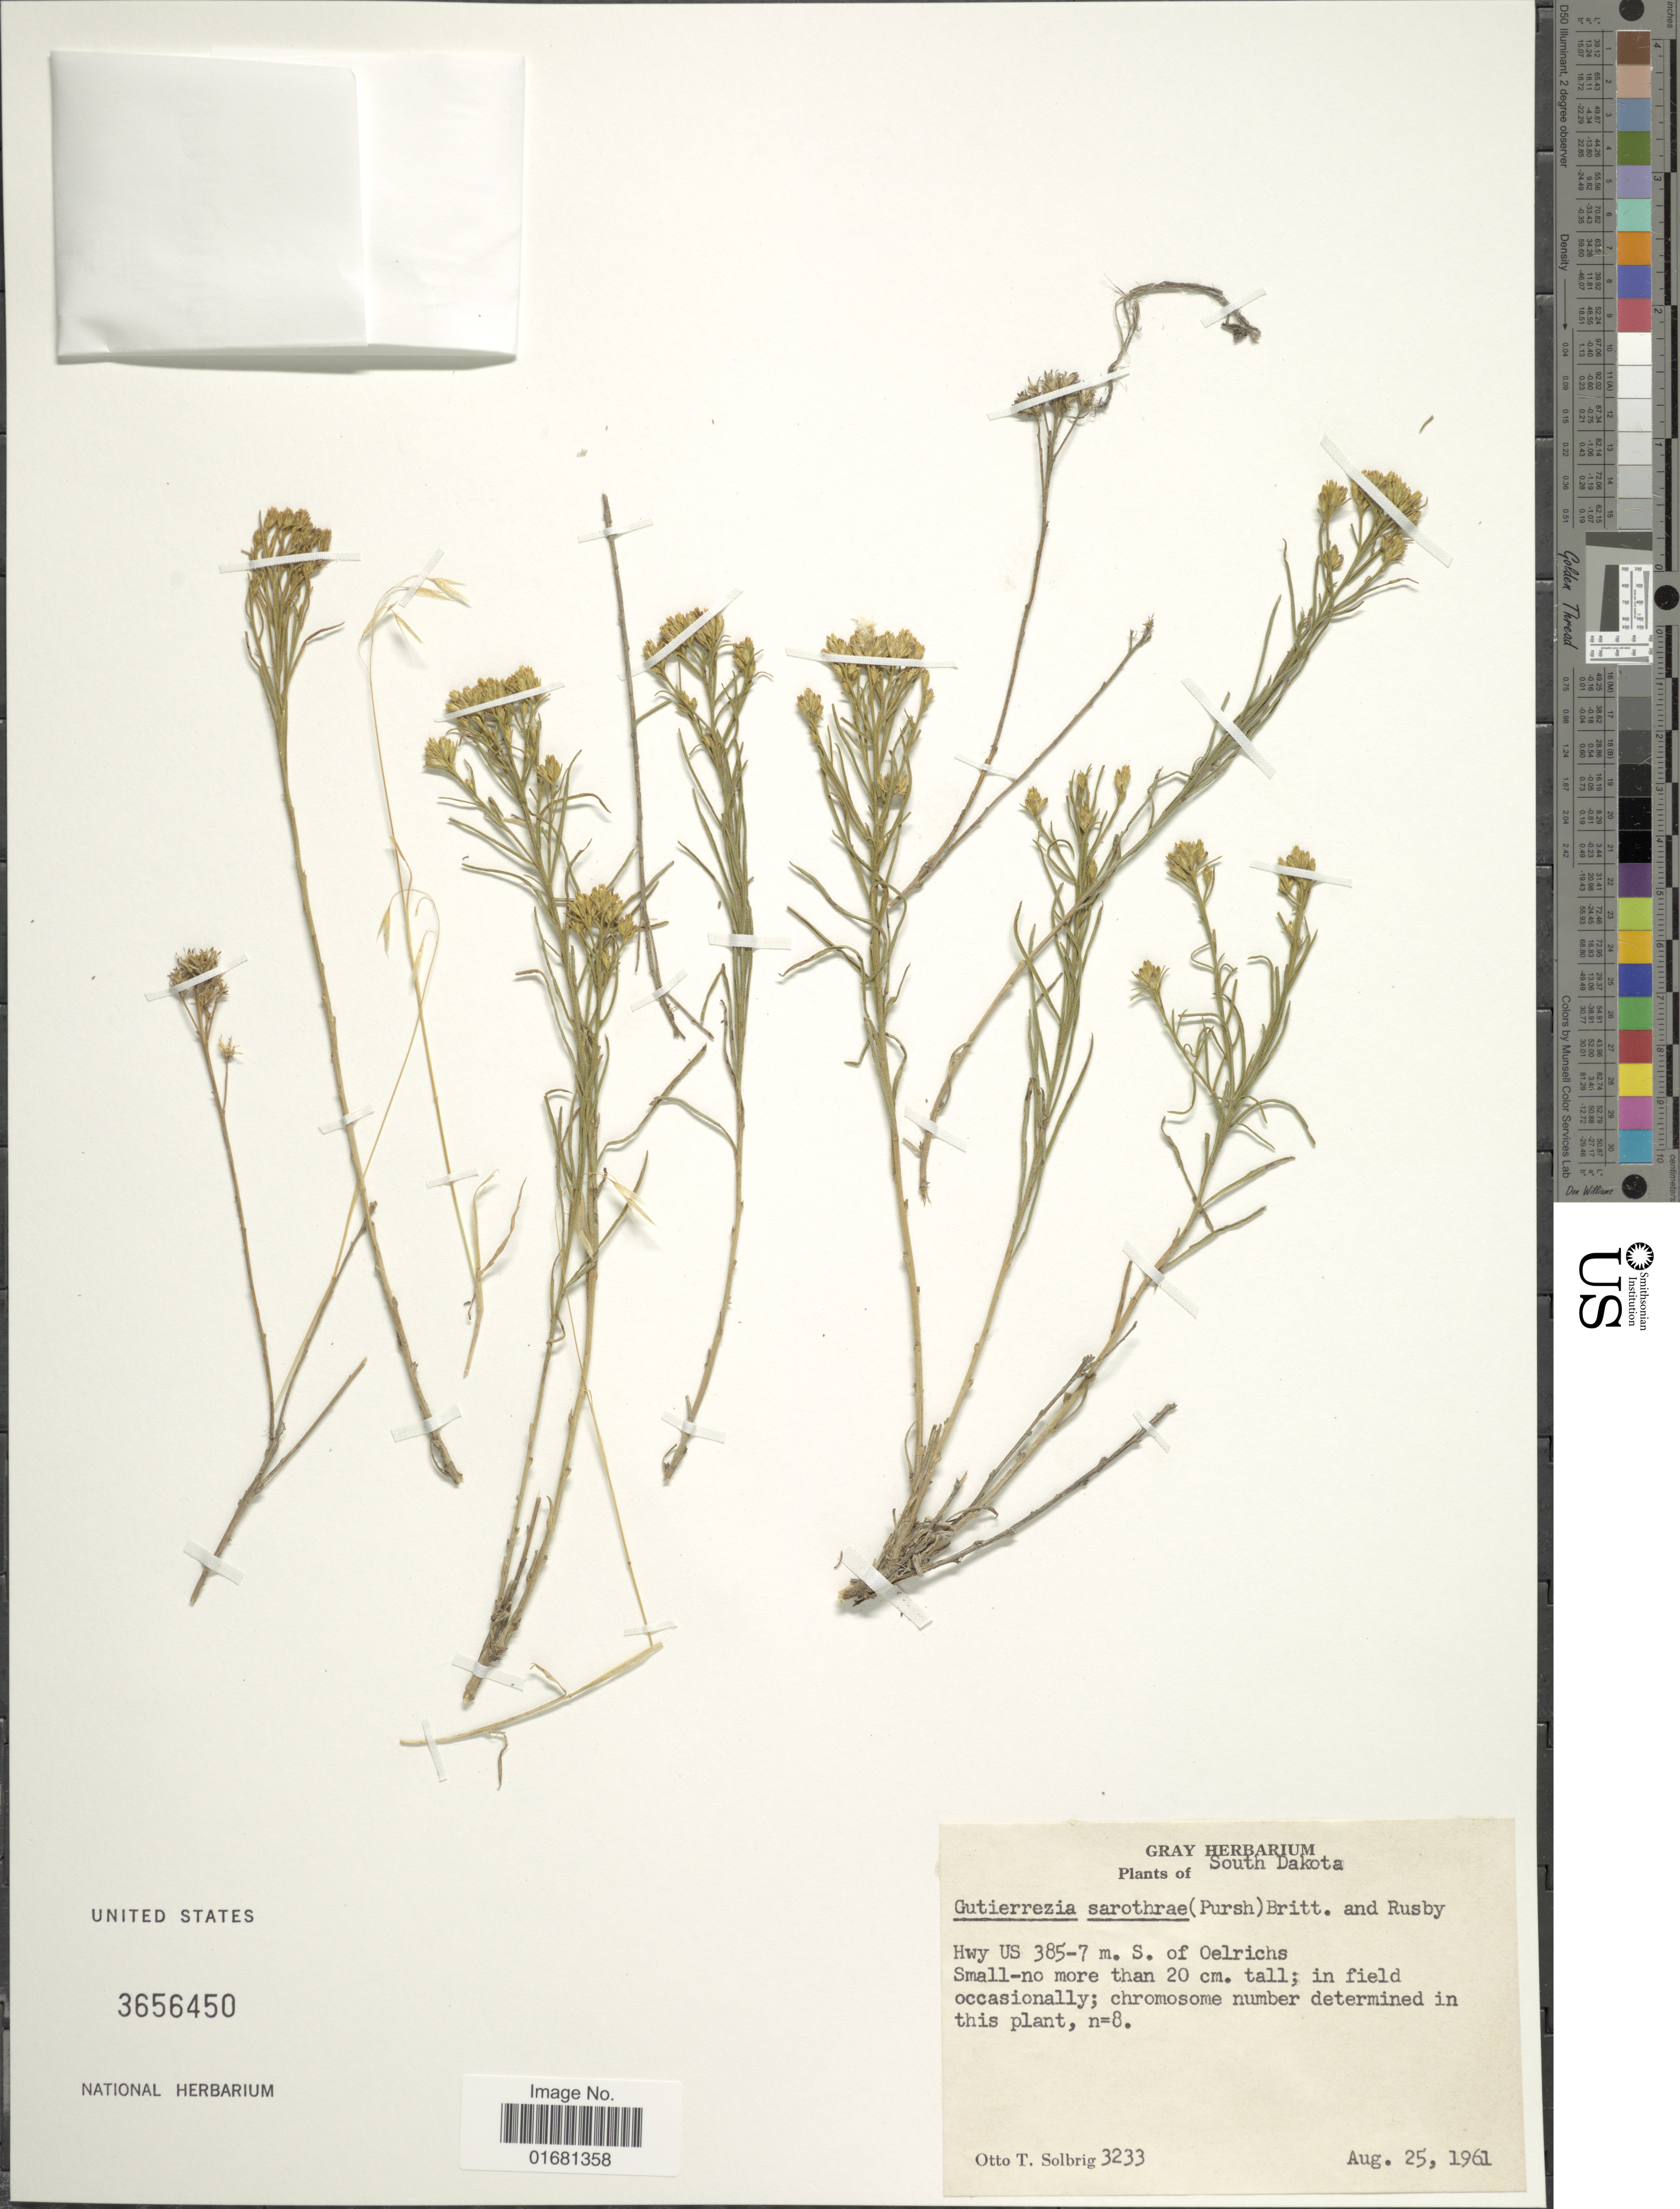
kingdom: Plantae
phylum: Tracheophyta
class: Magnoliopsida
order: Asterales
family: Asteraceae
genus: Gutierrezia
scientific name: Gutierrezia sarothrae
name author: (Pursh) Britton & Rusby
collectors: O. T. Solbrig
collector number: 3233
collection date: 1961-08-25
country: United States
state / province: South Dakota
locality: Hwy US 385-7 m. S. of Oelrichs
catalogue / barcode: US 3656450